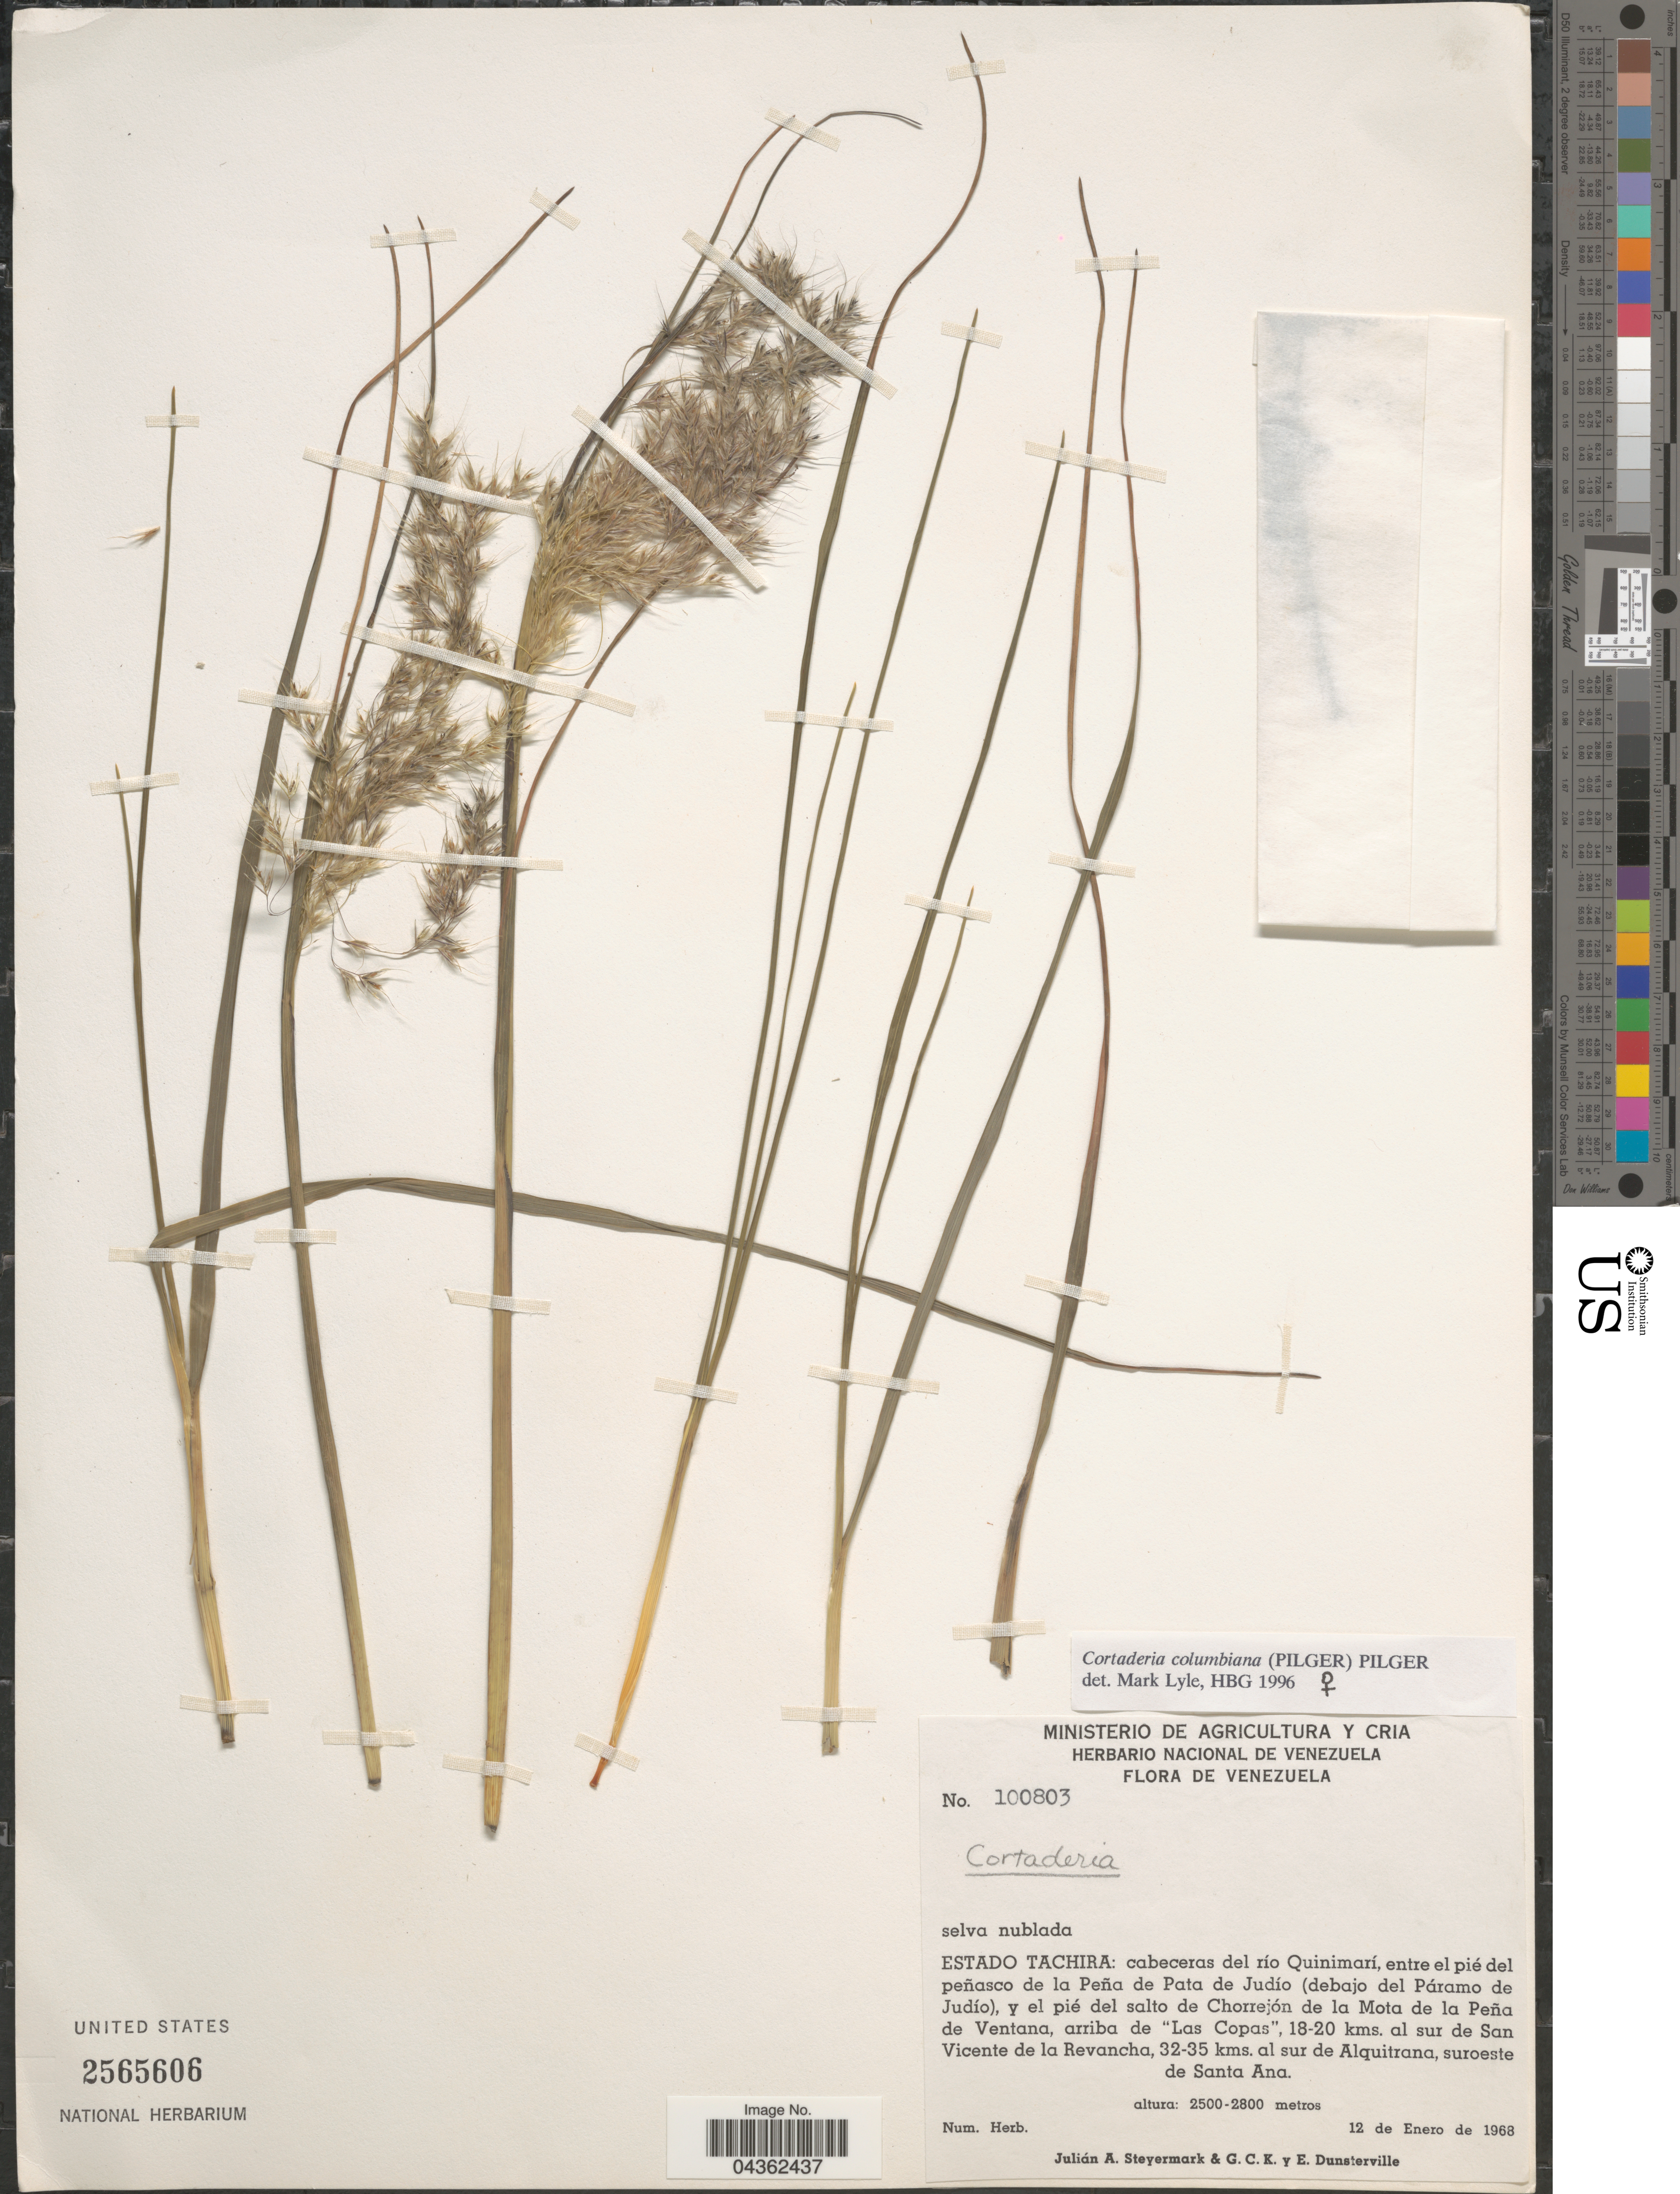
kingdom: Plantae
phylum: Tracheophyta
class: Liliopsida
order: Poales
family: Poaceae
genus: Cortaderia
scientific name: Cortaderia columbiana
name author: (Pilg.) Pilg.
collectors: J. Steyermark, G. C. K. Dunsterville & E. Dunsterville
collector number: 100803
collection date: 1968-01-12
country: Venezuela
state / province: Tachira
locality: Cabeceras del río Quinimarí, entre el pié del peñasco de la Peña de Pata de Judío (debajo del Páramo de Judío), y el pié del salto de Chorrejón de la Mota de la Peña de Ventana, arriba de "Las Copas", 18-20 kms. al sur de San Vicente de la Revancha, 32-35 kms. al sur de Alquitrana, suroeste de Santa Ana.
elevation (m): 2500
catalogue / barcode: US 2565606